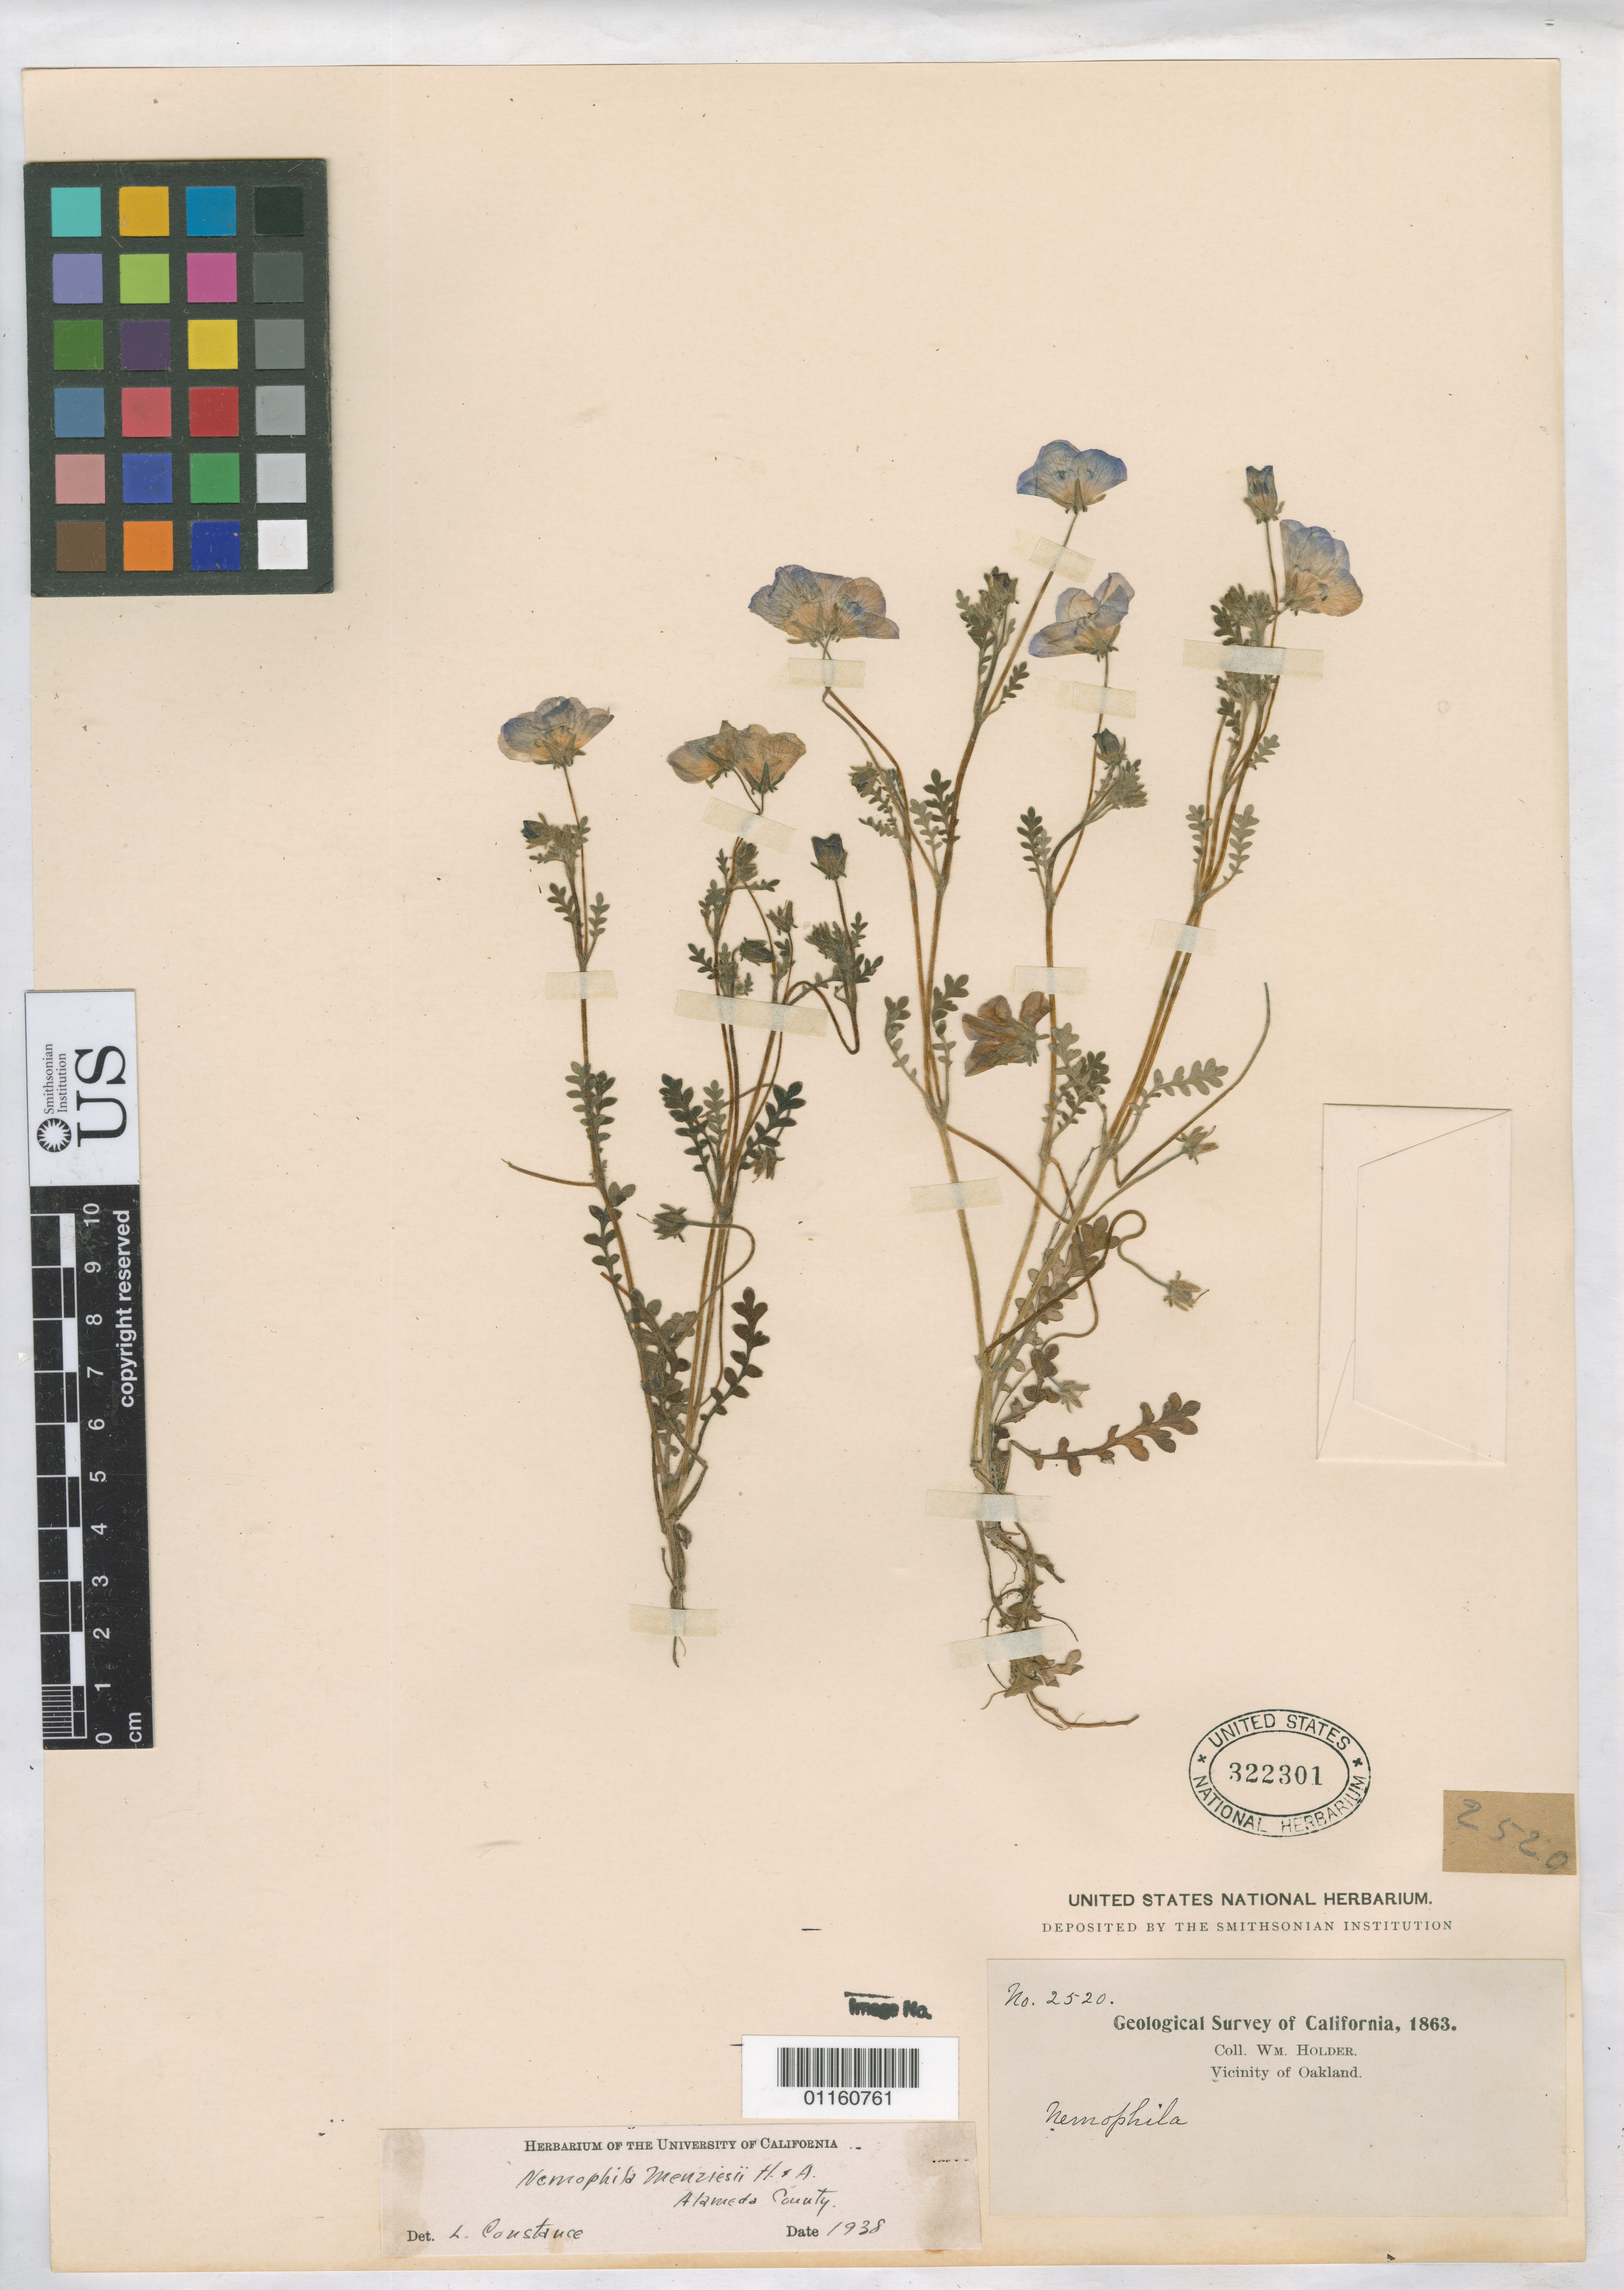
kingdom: Plantae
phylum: Tracheophyta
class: Magnoliopsida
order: Boraginales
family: Hydrophyllaceae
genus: Nemophila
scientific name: Nemophila menziesii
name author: Hook. & Arn.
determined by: Constance, L., (UC), University of California Berkeley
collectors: W. Holder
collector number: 2520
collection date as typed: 1863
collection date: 1863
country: United States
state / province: California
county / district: Alameda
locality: Vicinity of Oakland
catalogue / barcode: US 322301